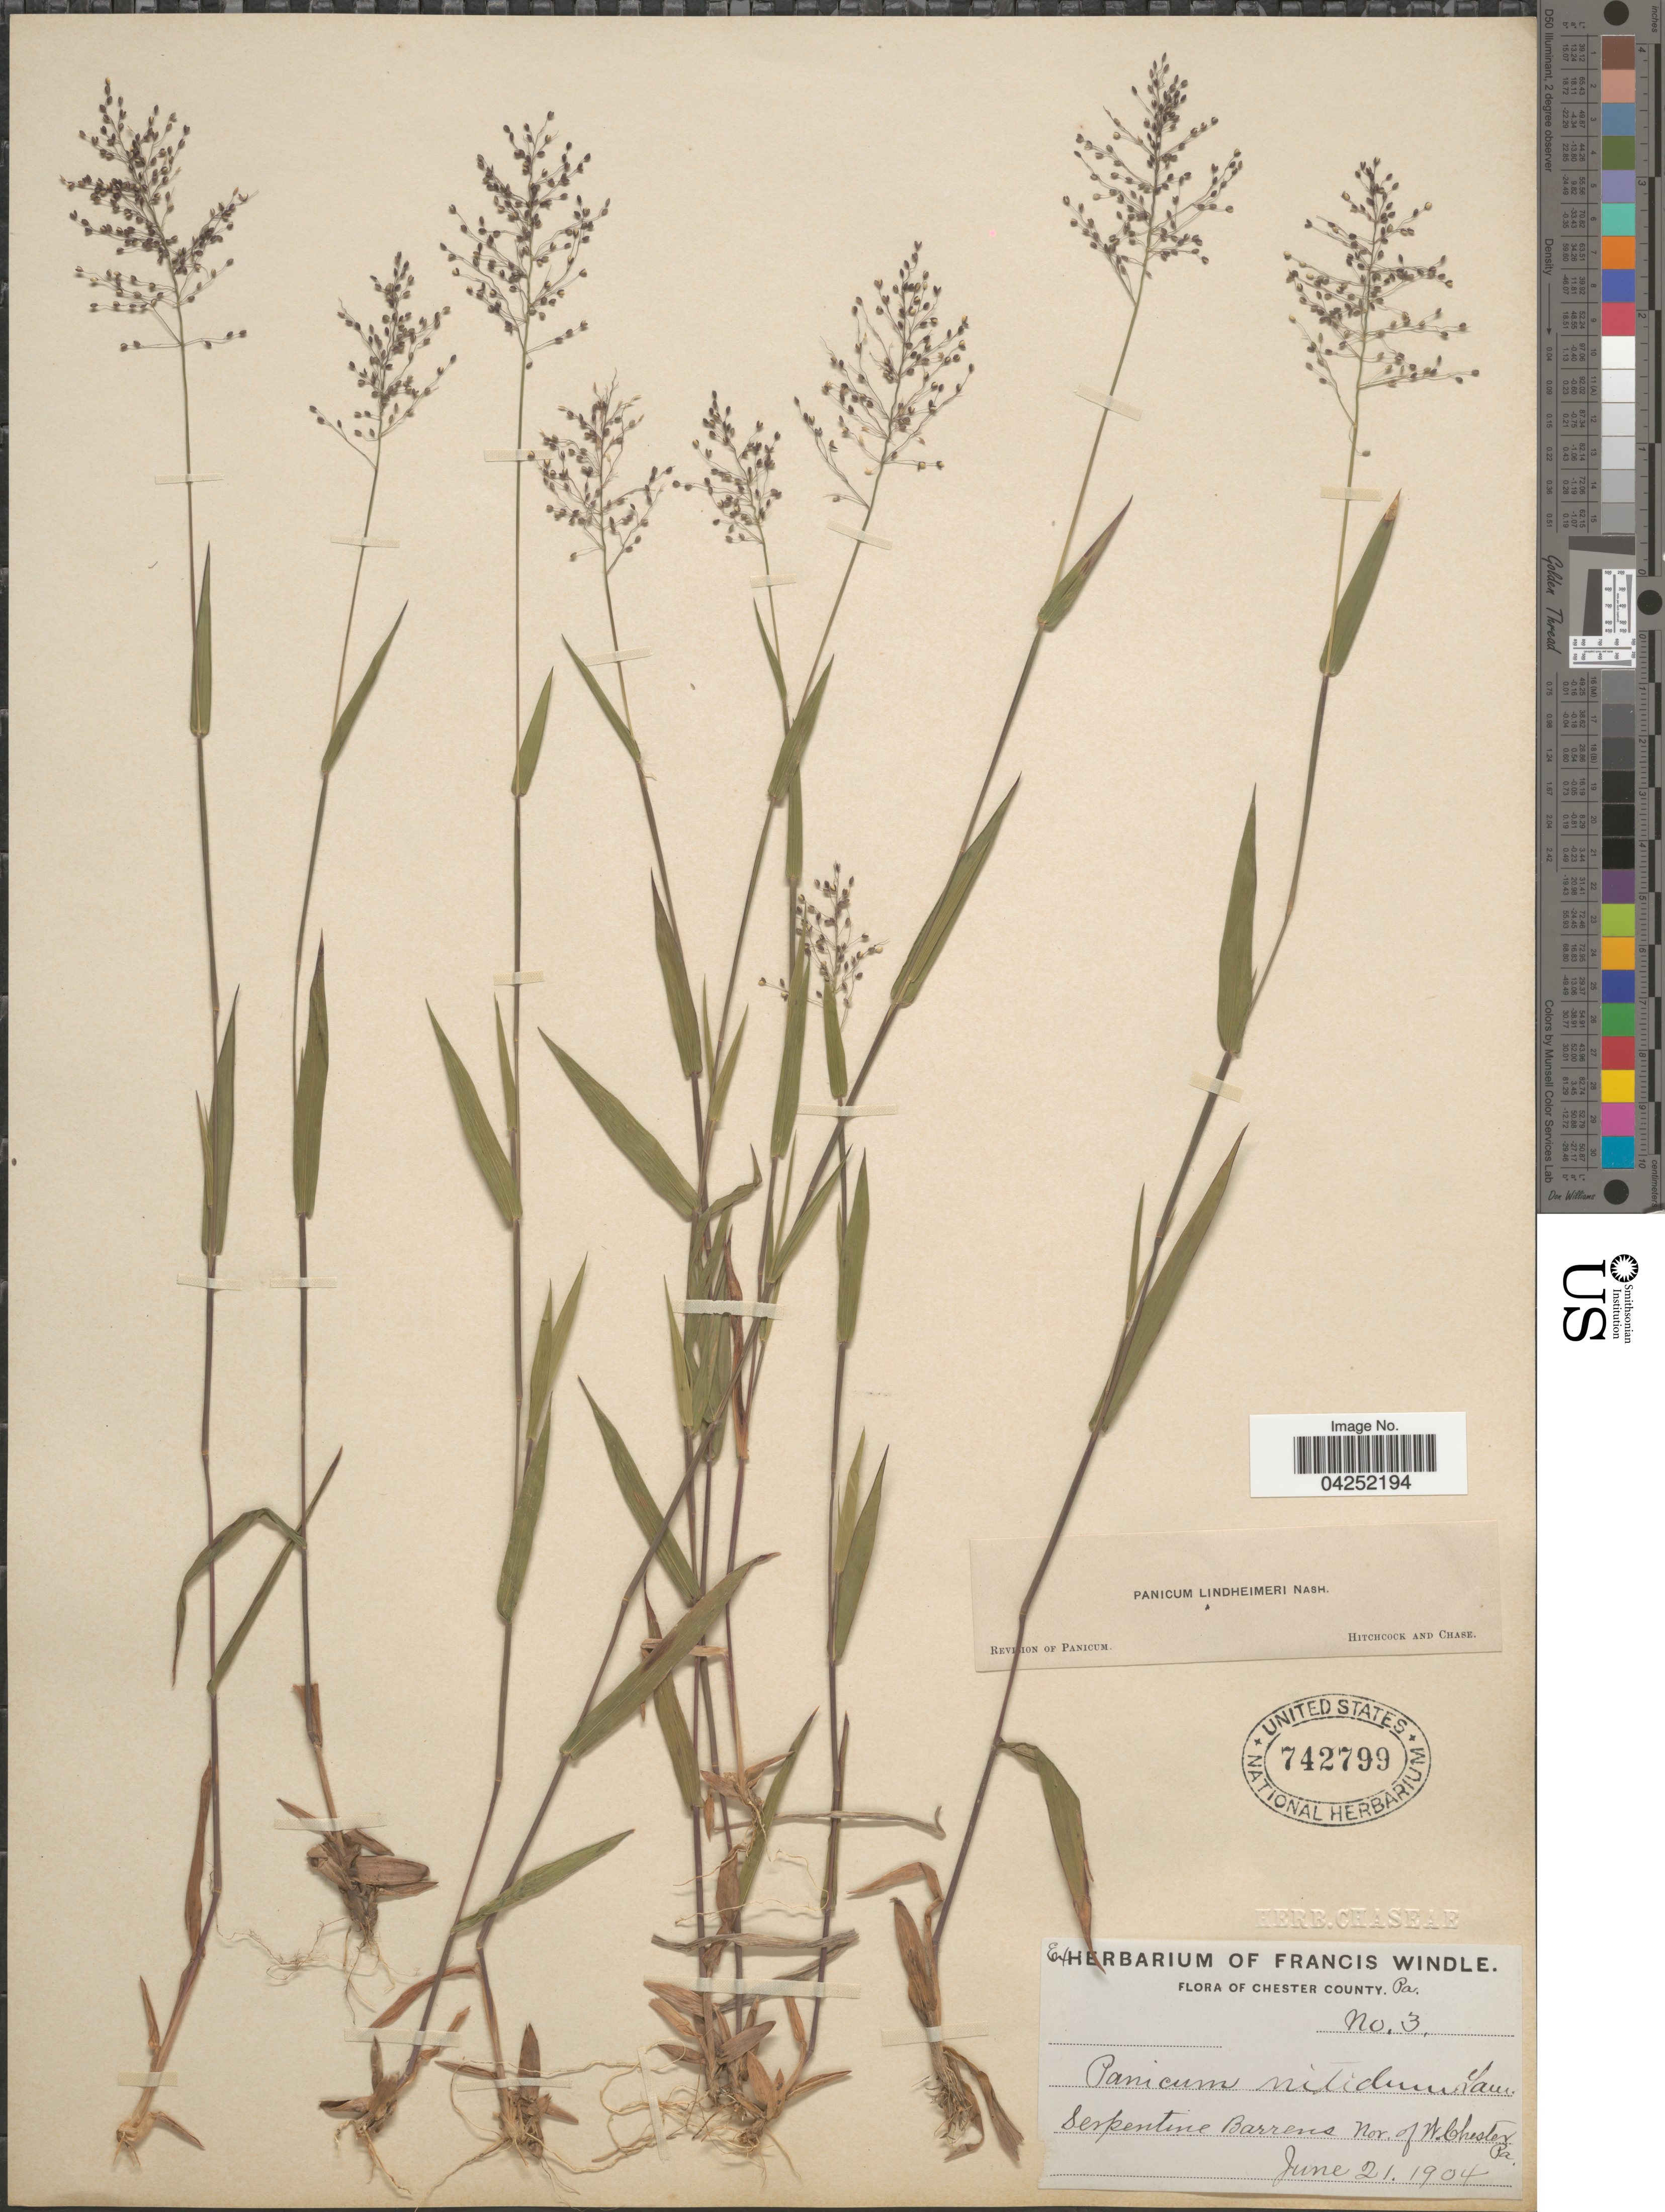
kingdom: Plantae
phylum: Tracheophyta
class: Liliopsida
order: Poales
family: Poaceae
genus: Dichanthelium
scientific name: Dichanthelium acuminatum var. lindheimeri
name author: (Nash) Gould & C.A. Clark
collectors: ex herb. F. Windle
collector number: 3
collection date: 1904-06-21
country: United States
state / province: Pennsylvania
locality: Chester County. Serpentine Barrens Nor. of W. Chester.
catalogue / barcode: US 742799